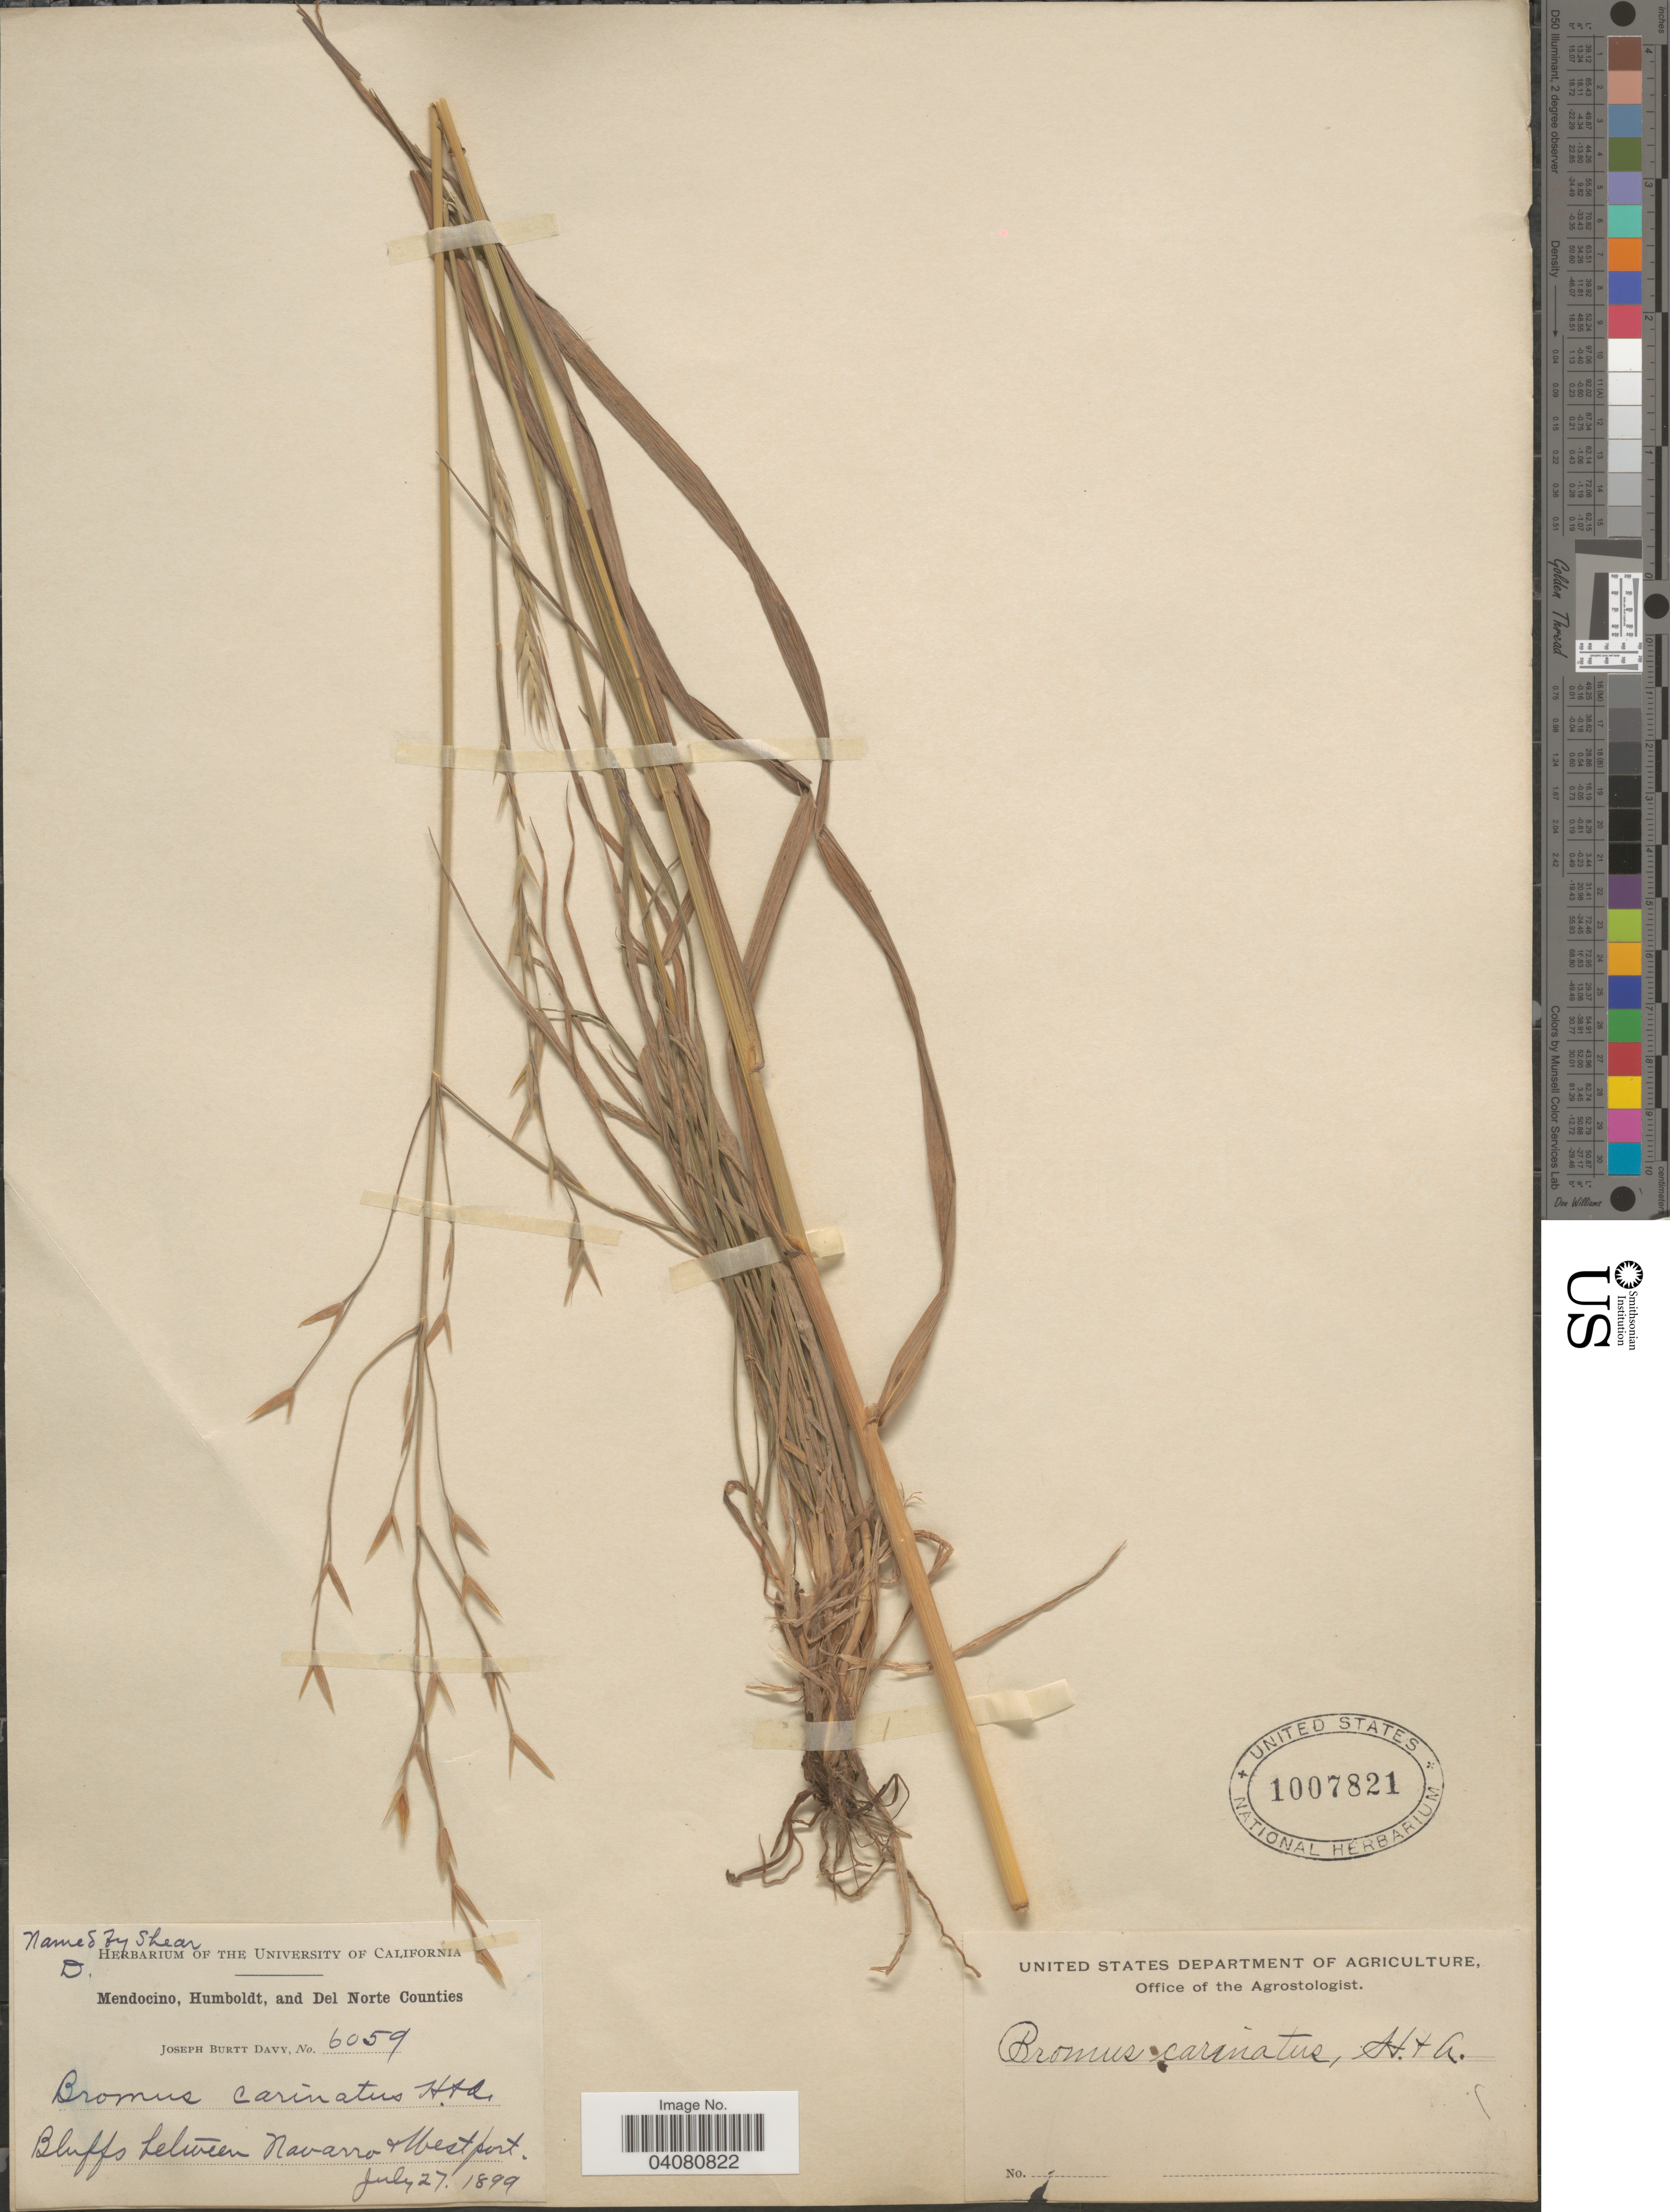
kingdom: Plantae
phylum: Tracheophyta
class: Liliopsida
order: Poales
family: Poaceae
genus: Bromus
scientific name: Bromus carinatus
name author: Hook. & Arn.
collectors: J. Burtt Davy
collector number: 6059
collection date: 1899-07-27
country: United States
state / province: California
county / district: Mendocino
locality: Mendocino, Humboldt, and Del Norte Counties. Bluffs between Navarro & Westport.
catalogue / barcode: US 1007821